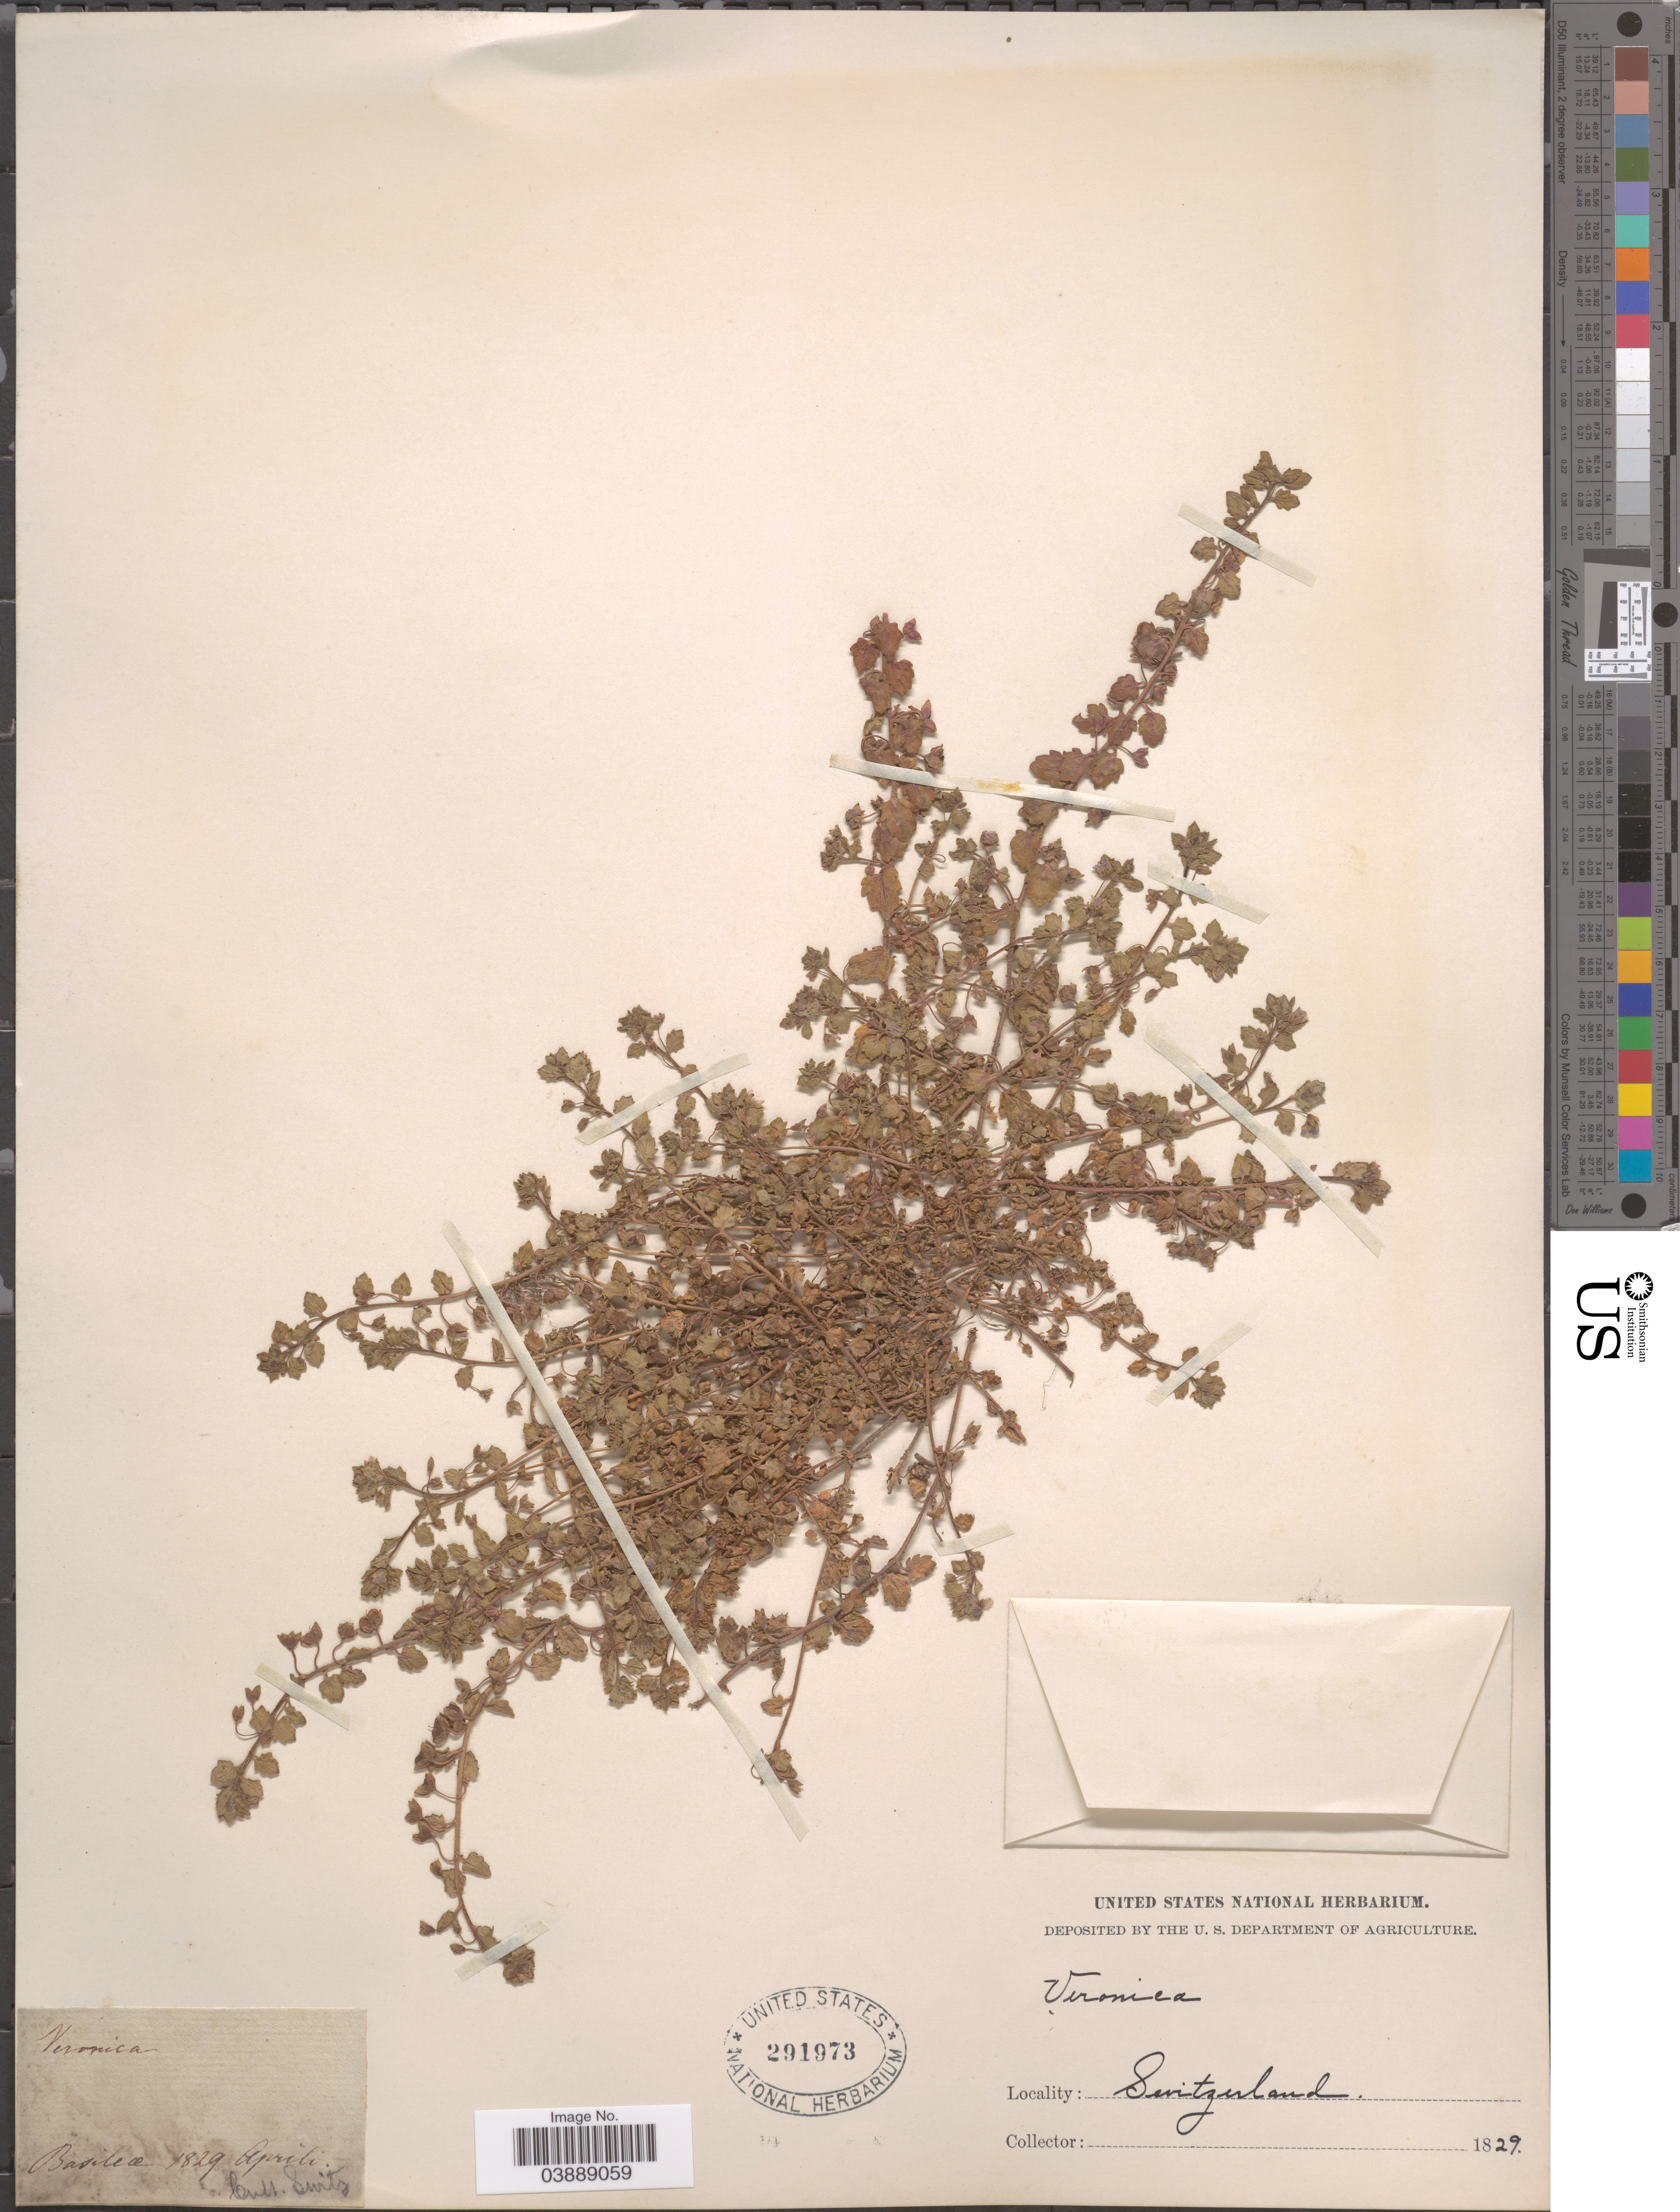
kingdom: Plantae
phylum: Tracheophyta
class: Magnoliopsida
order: Lamiales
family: Plantaginaceae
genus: Veronica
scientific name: Veronica agrestis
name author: L.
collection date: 1829-04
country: Switzerland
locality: Basilae.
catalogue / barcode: US 291973